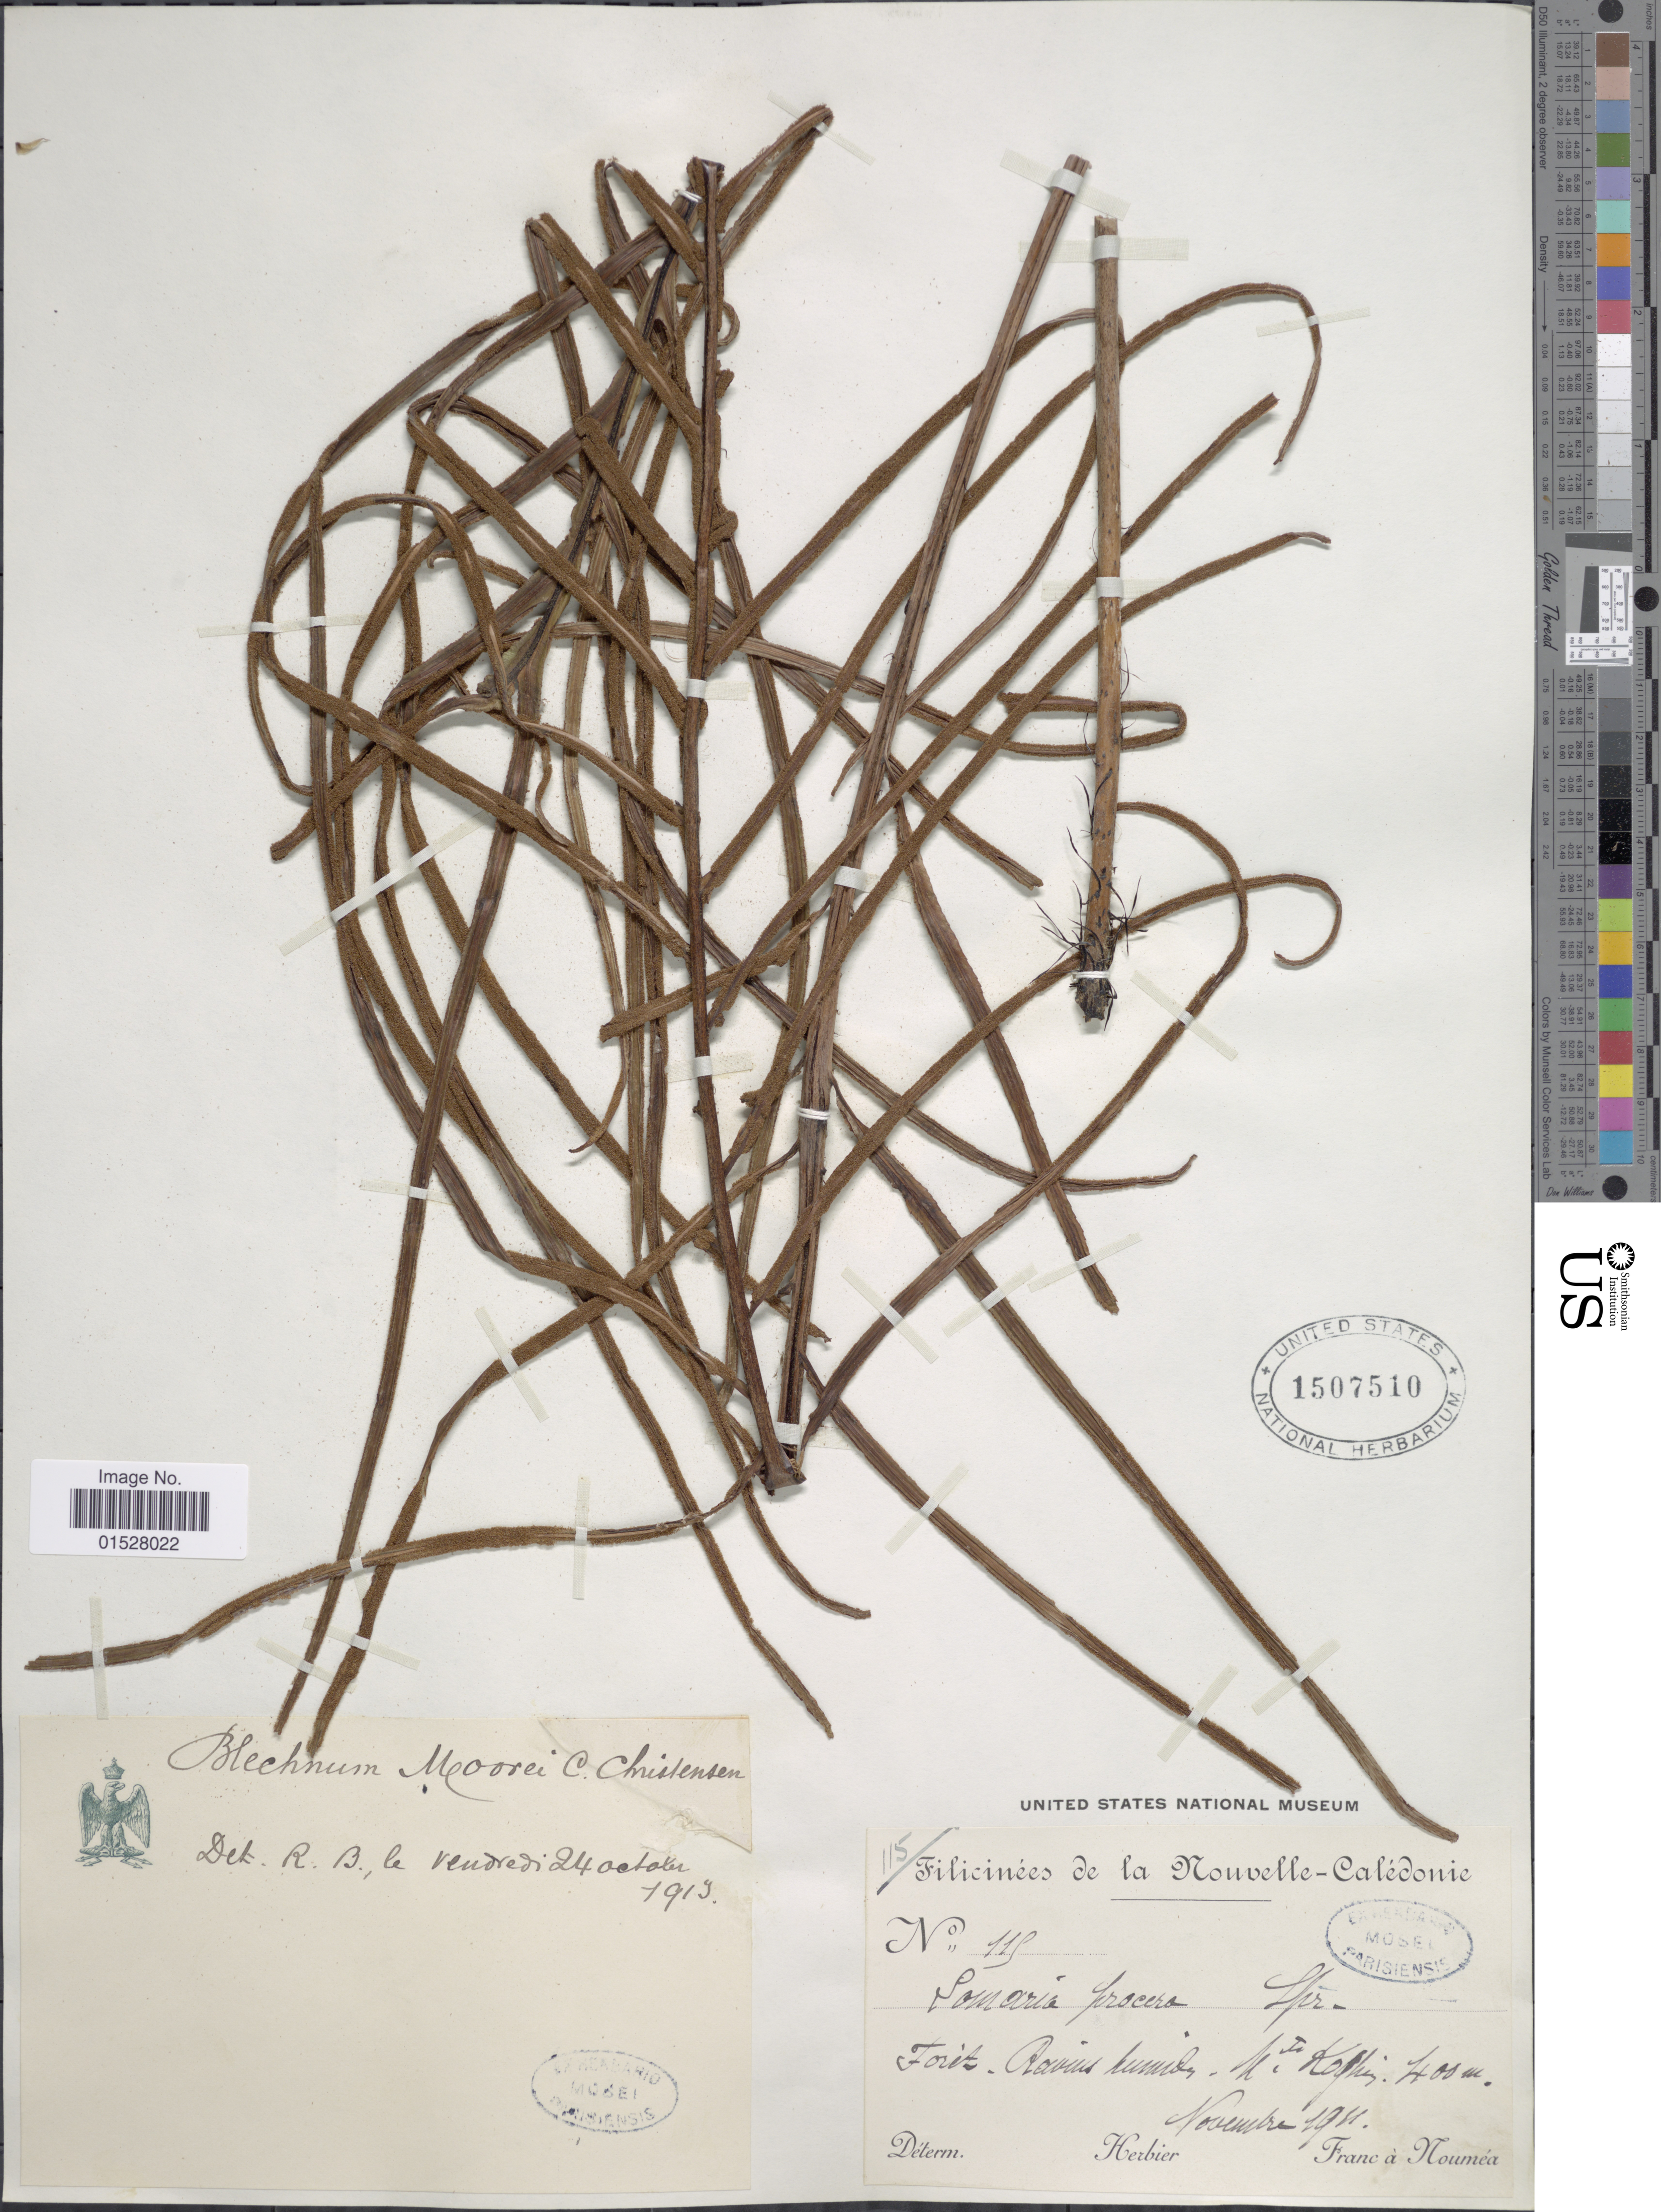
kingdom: Plantae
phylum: Tracheophyta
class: Polypodiopsida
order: Polypodiales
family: Blechnaceae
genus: Blechnum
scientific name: Blechnum moorei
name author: C. Chr.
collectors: Franc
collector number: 115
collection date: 1911-11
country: New Caledonia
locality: Foret Ravins humide. Mt. Koghis.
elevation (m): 400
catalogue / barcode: US 1507510